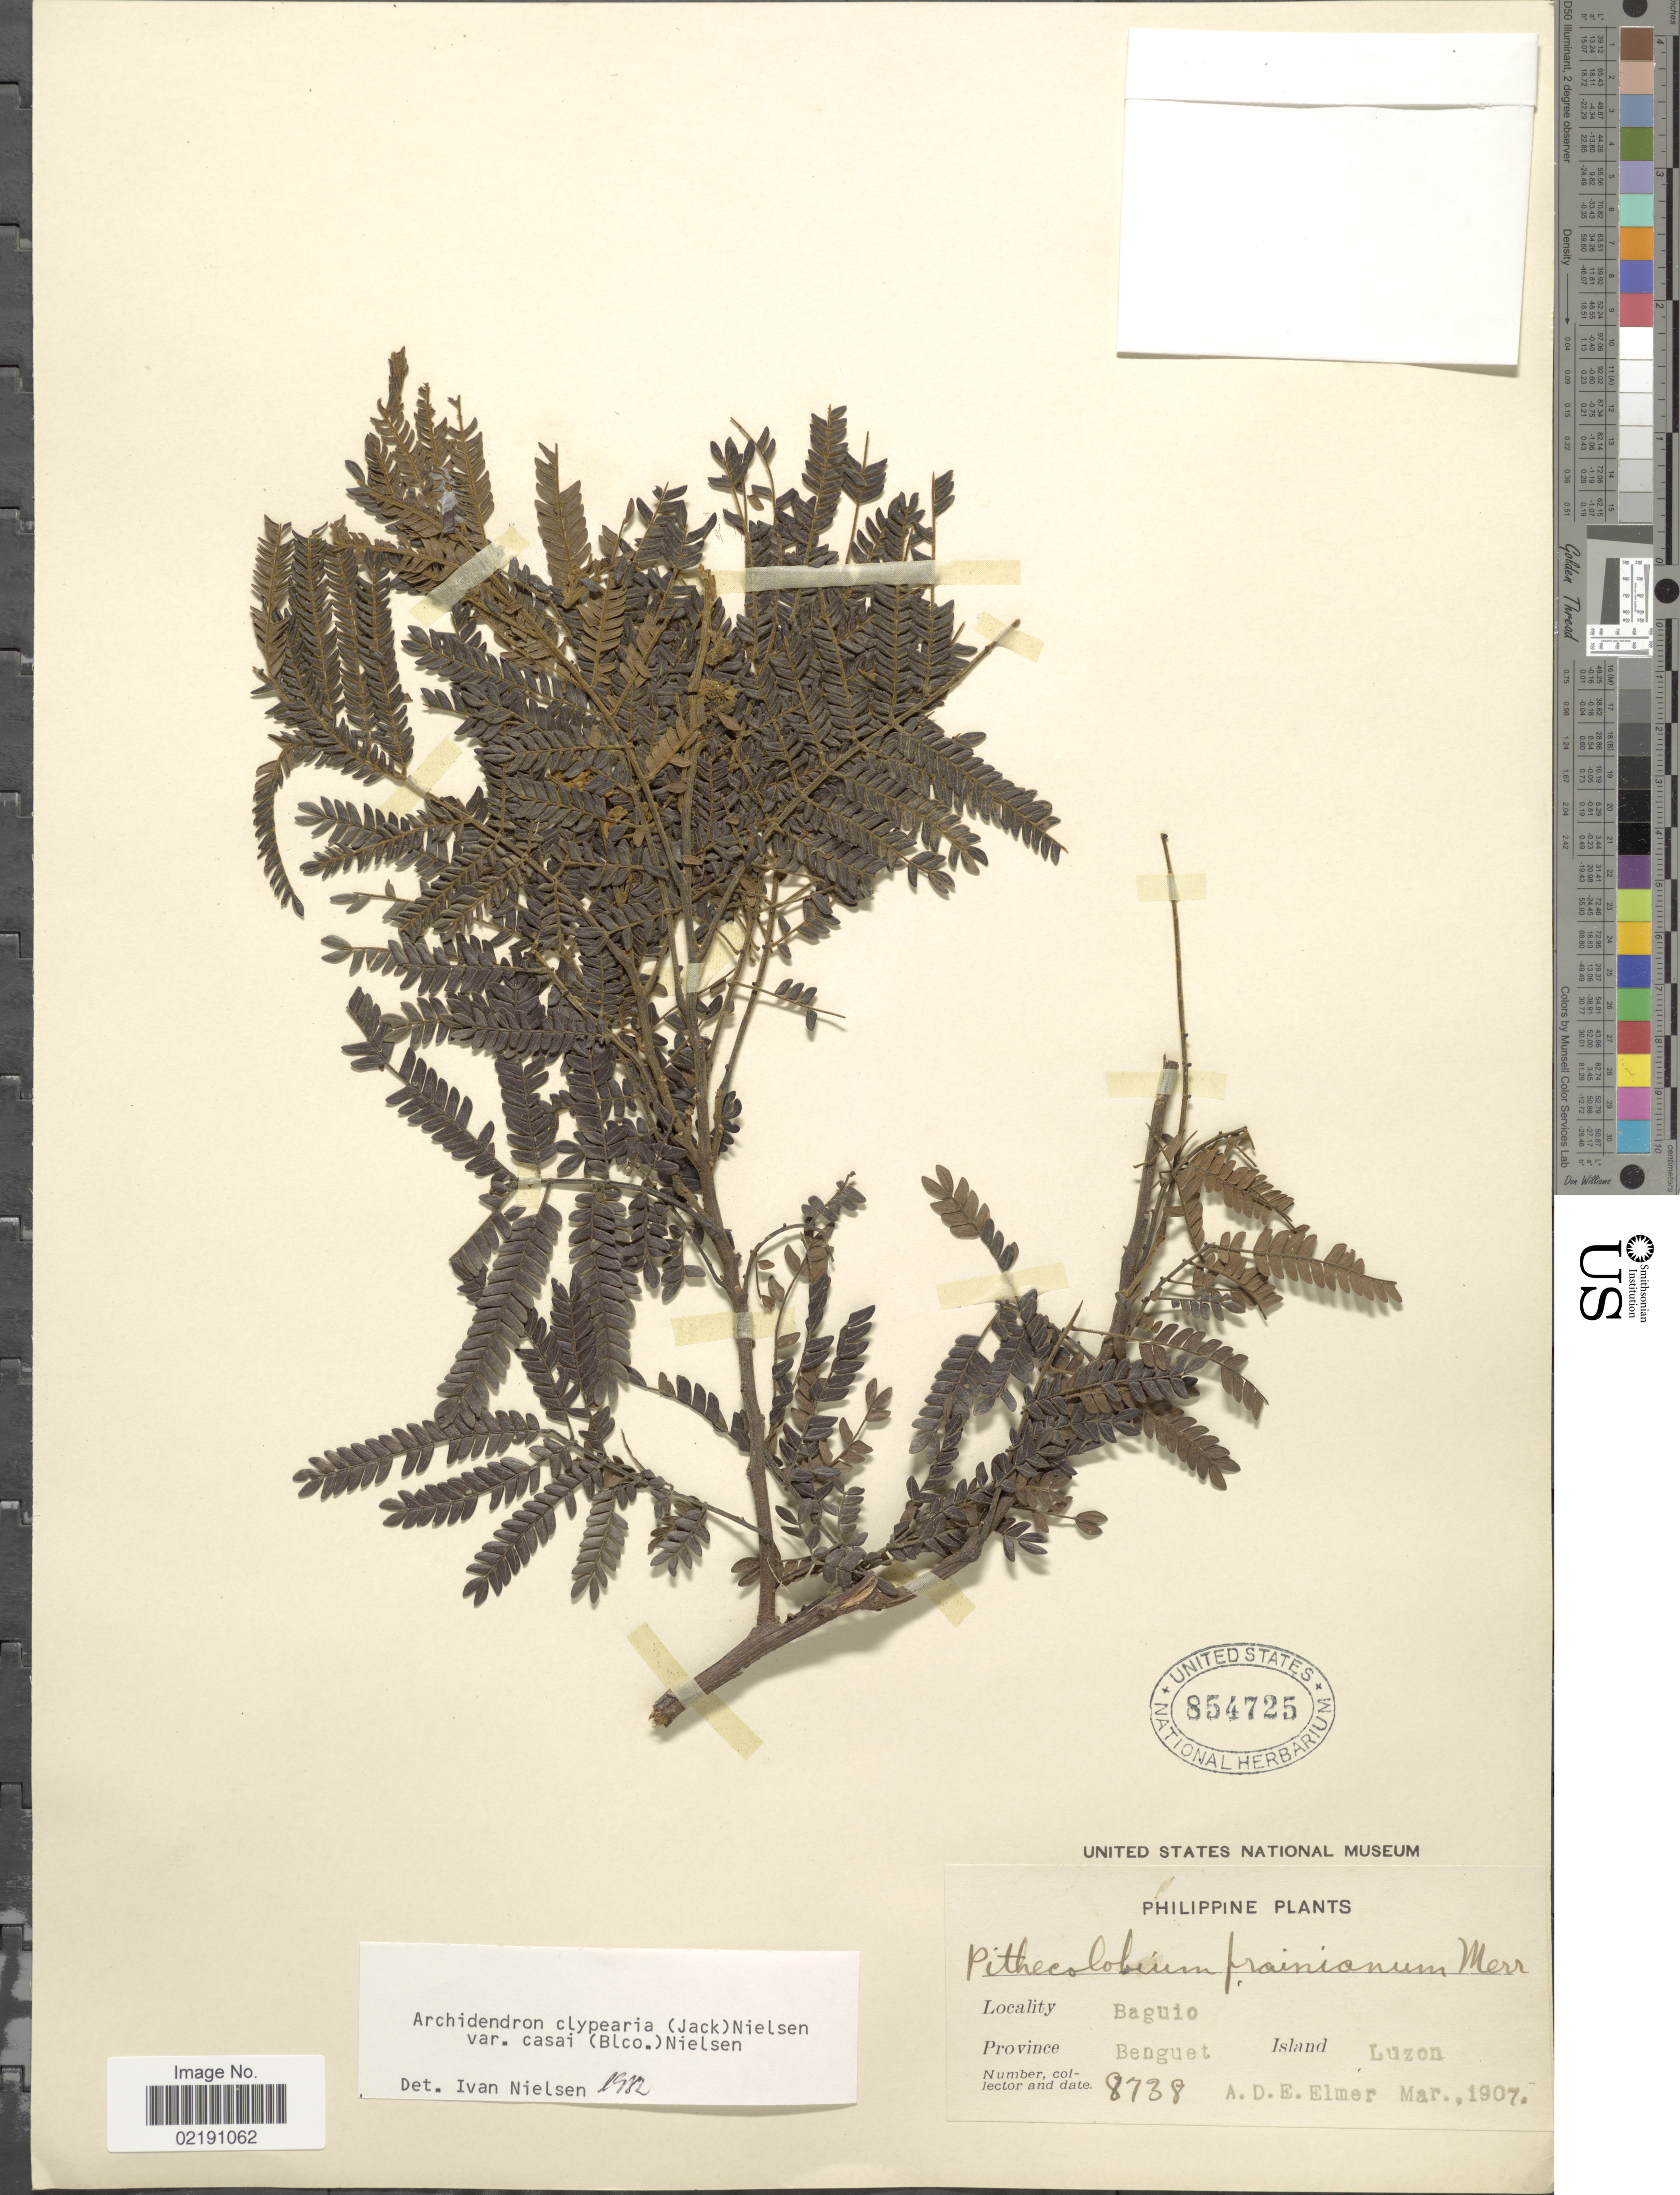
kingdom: Plantae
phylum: Tracheophyta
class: Magnoliopsida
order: Fabales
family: Fabaceae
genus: Archidendron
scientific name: Archidendron clypearia var. casai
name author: (Blanco) I.C. Nielsen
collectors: A. D. E. Elmer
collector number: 8738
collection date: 1907-03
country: Philippines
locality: Baguio. Province Benguet. Island Luzon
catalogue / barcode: US 854725